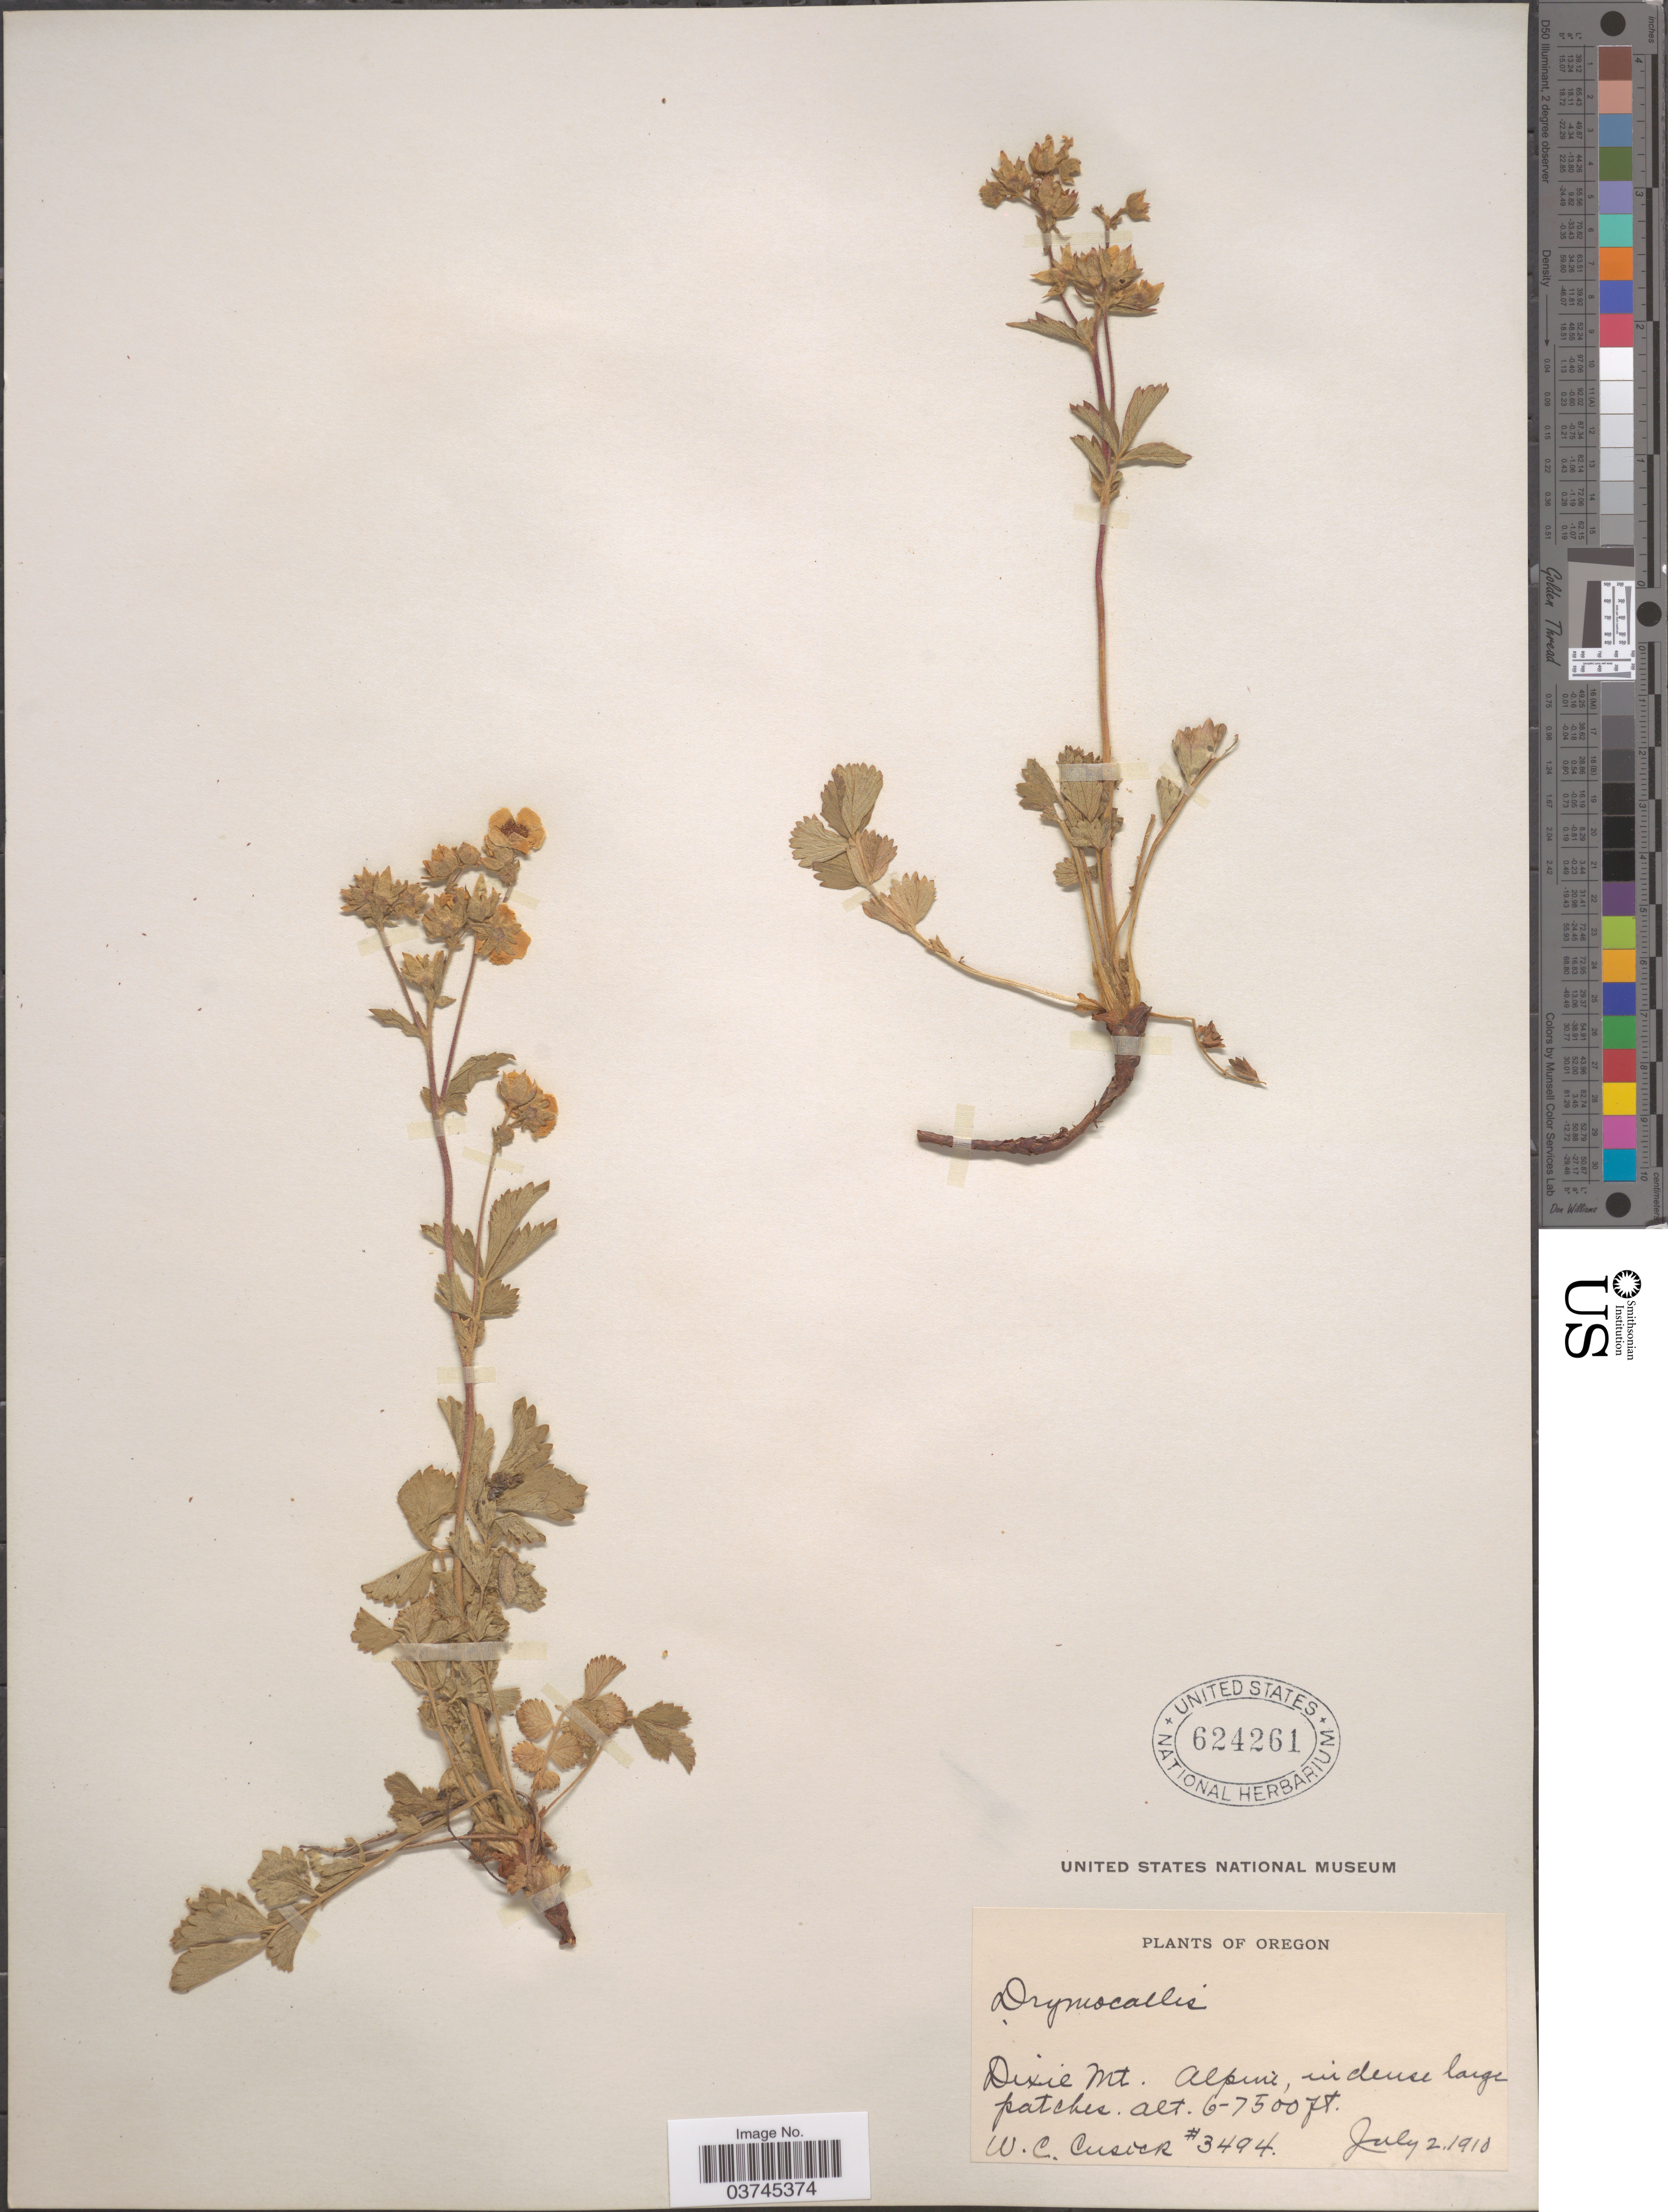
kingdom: Plantae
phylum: Tracheophyta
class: Magnoliopsida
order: Rosales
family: Rosaceae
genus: Drymocallis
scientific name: Drymocallis pseudorupestris var. saxicola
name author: Ertter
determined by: Ertter, B.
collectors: W. C. Cusick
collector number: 3494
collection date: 1918-07-02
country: United States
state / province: Oregon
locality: Dixie Mt. Alpine, in dense large patches.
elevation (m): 1829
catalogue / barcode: US 624261